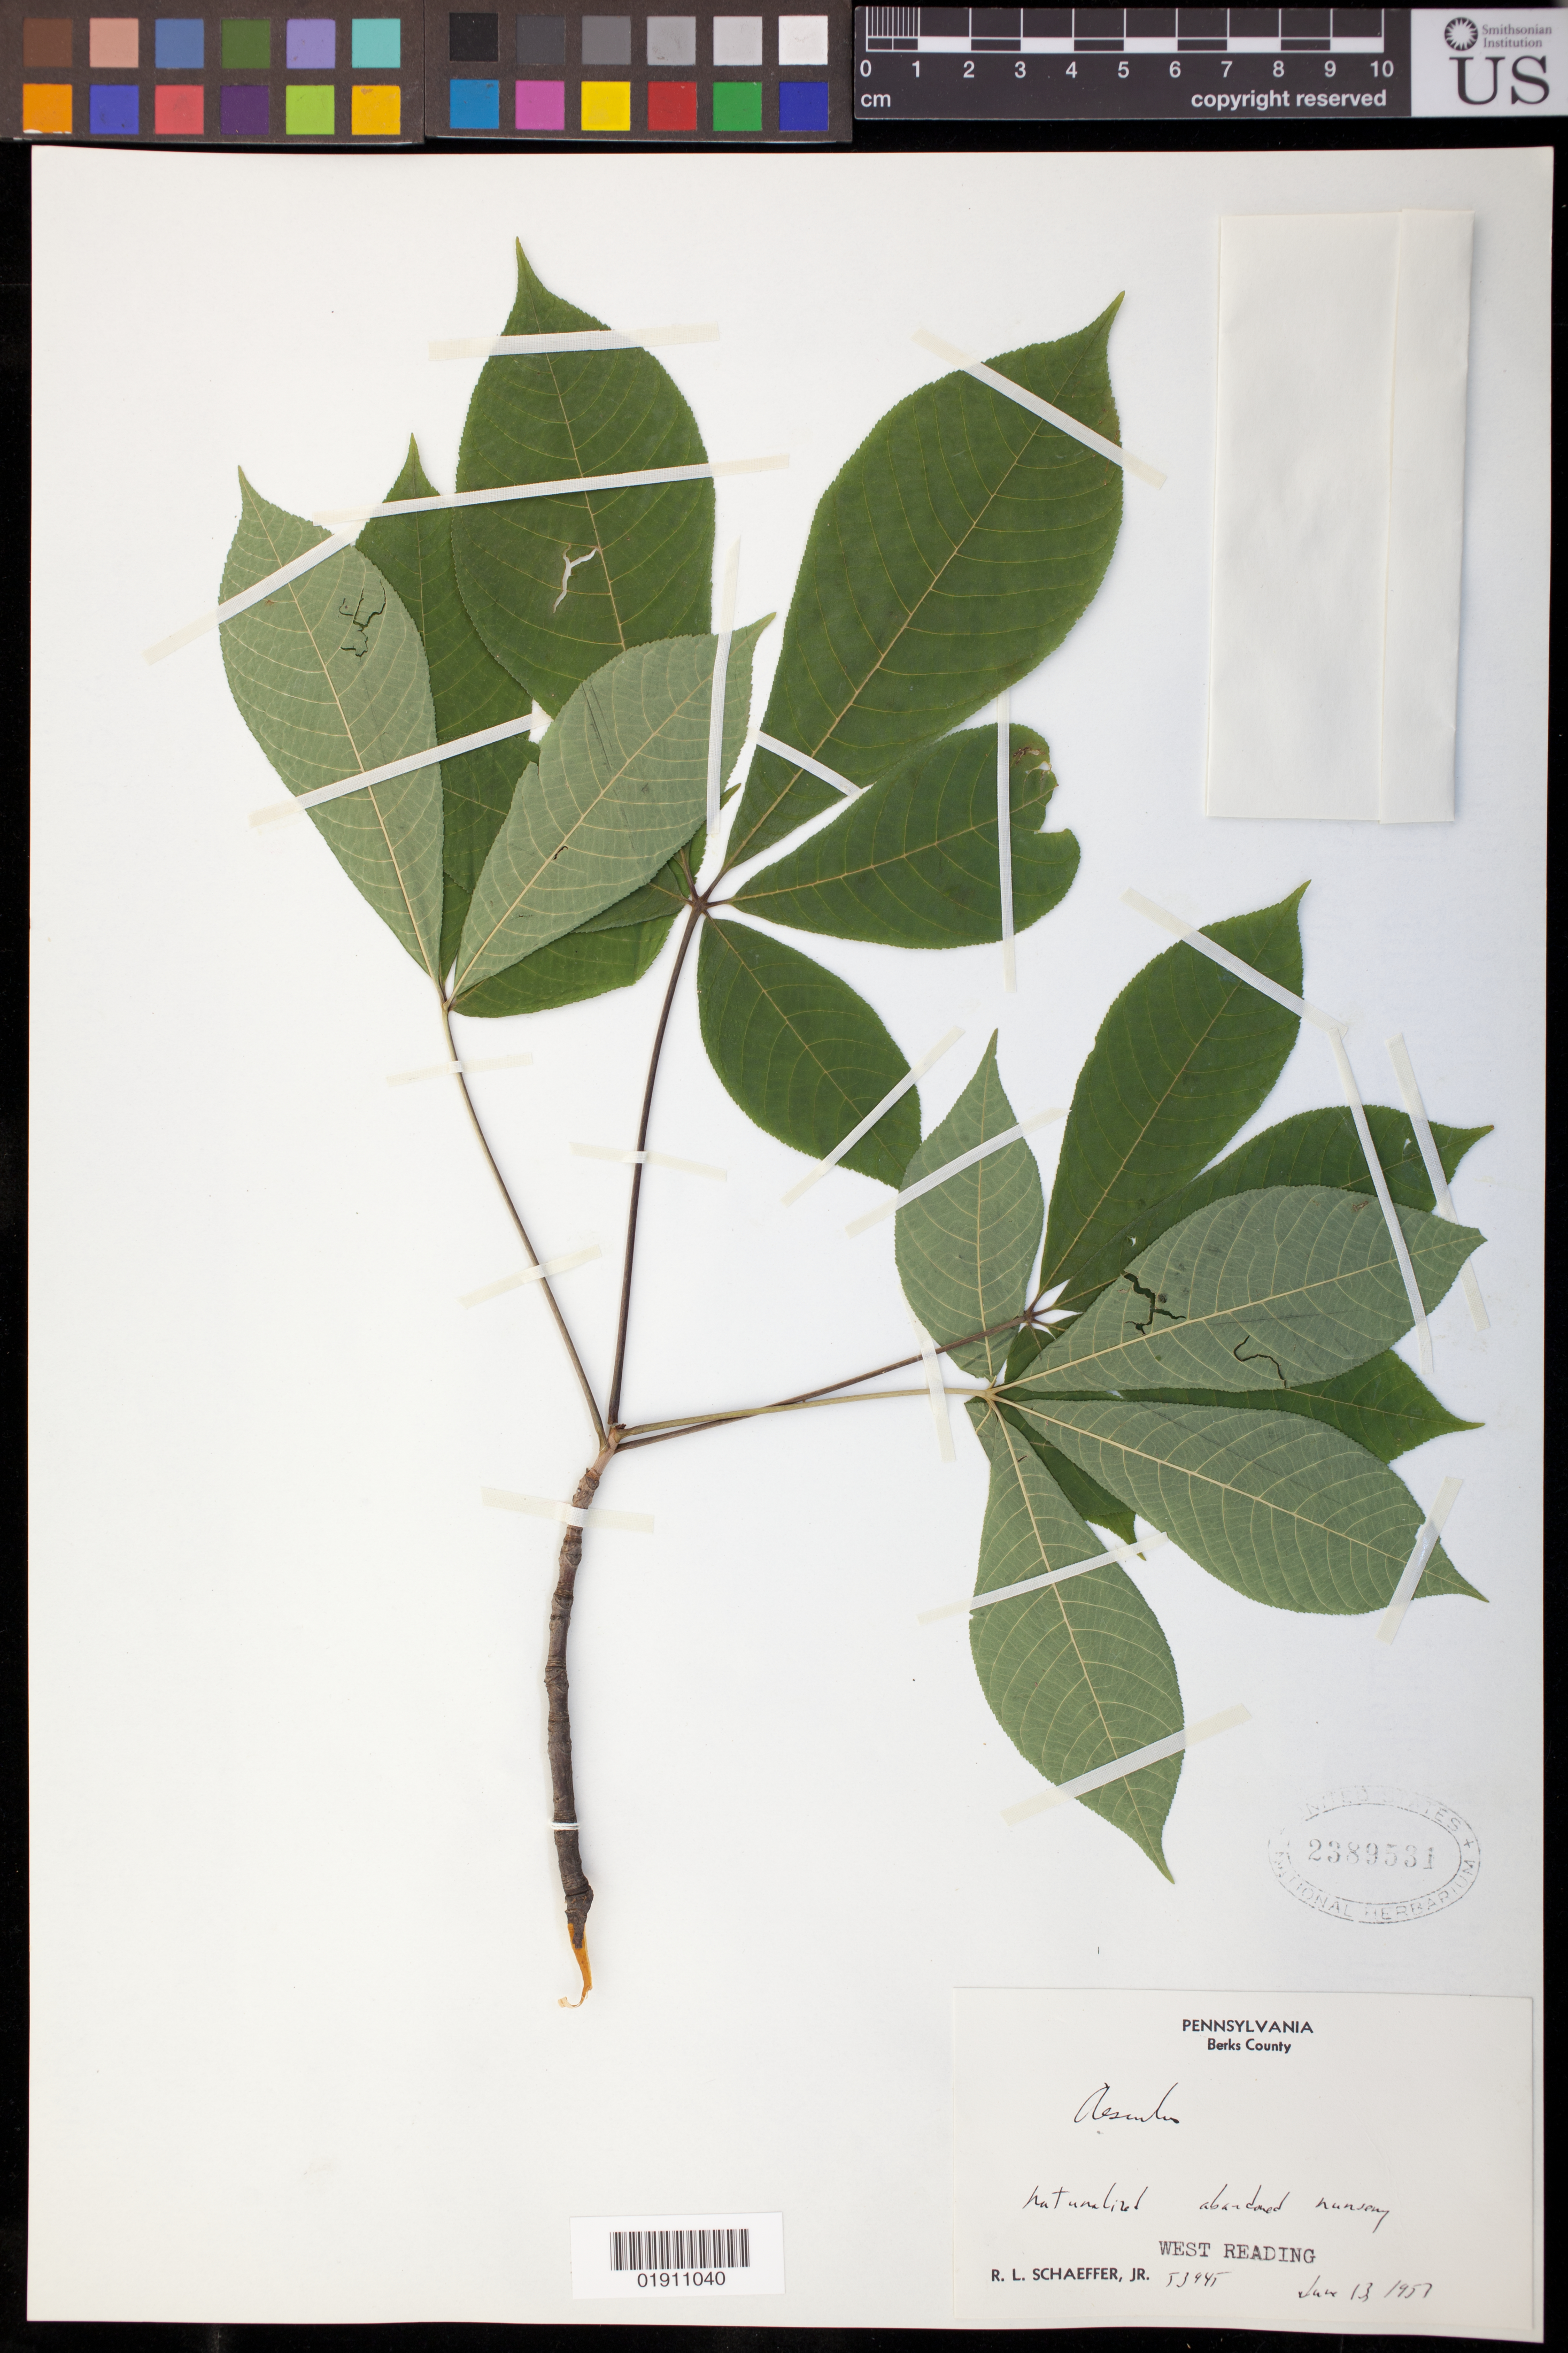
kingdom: Plantae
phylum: Tracheophyta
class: Magnoliopsida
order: Sapindales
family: Sapindaceae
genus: Aesculus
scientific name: Aesculus sp.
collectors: R. L. Schaeffer Jr.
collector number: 53945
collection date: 1957-06-13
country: United States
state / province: Pennsylvania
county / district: Berks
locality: abandoned nursery; West Reading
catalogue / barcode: US 2389531